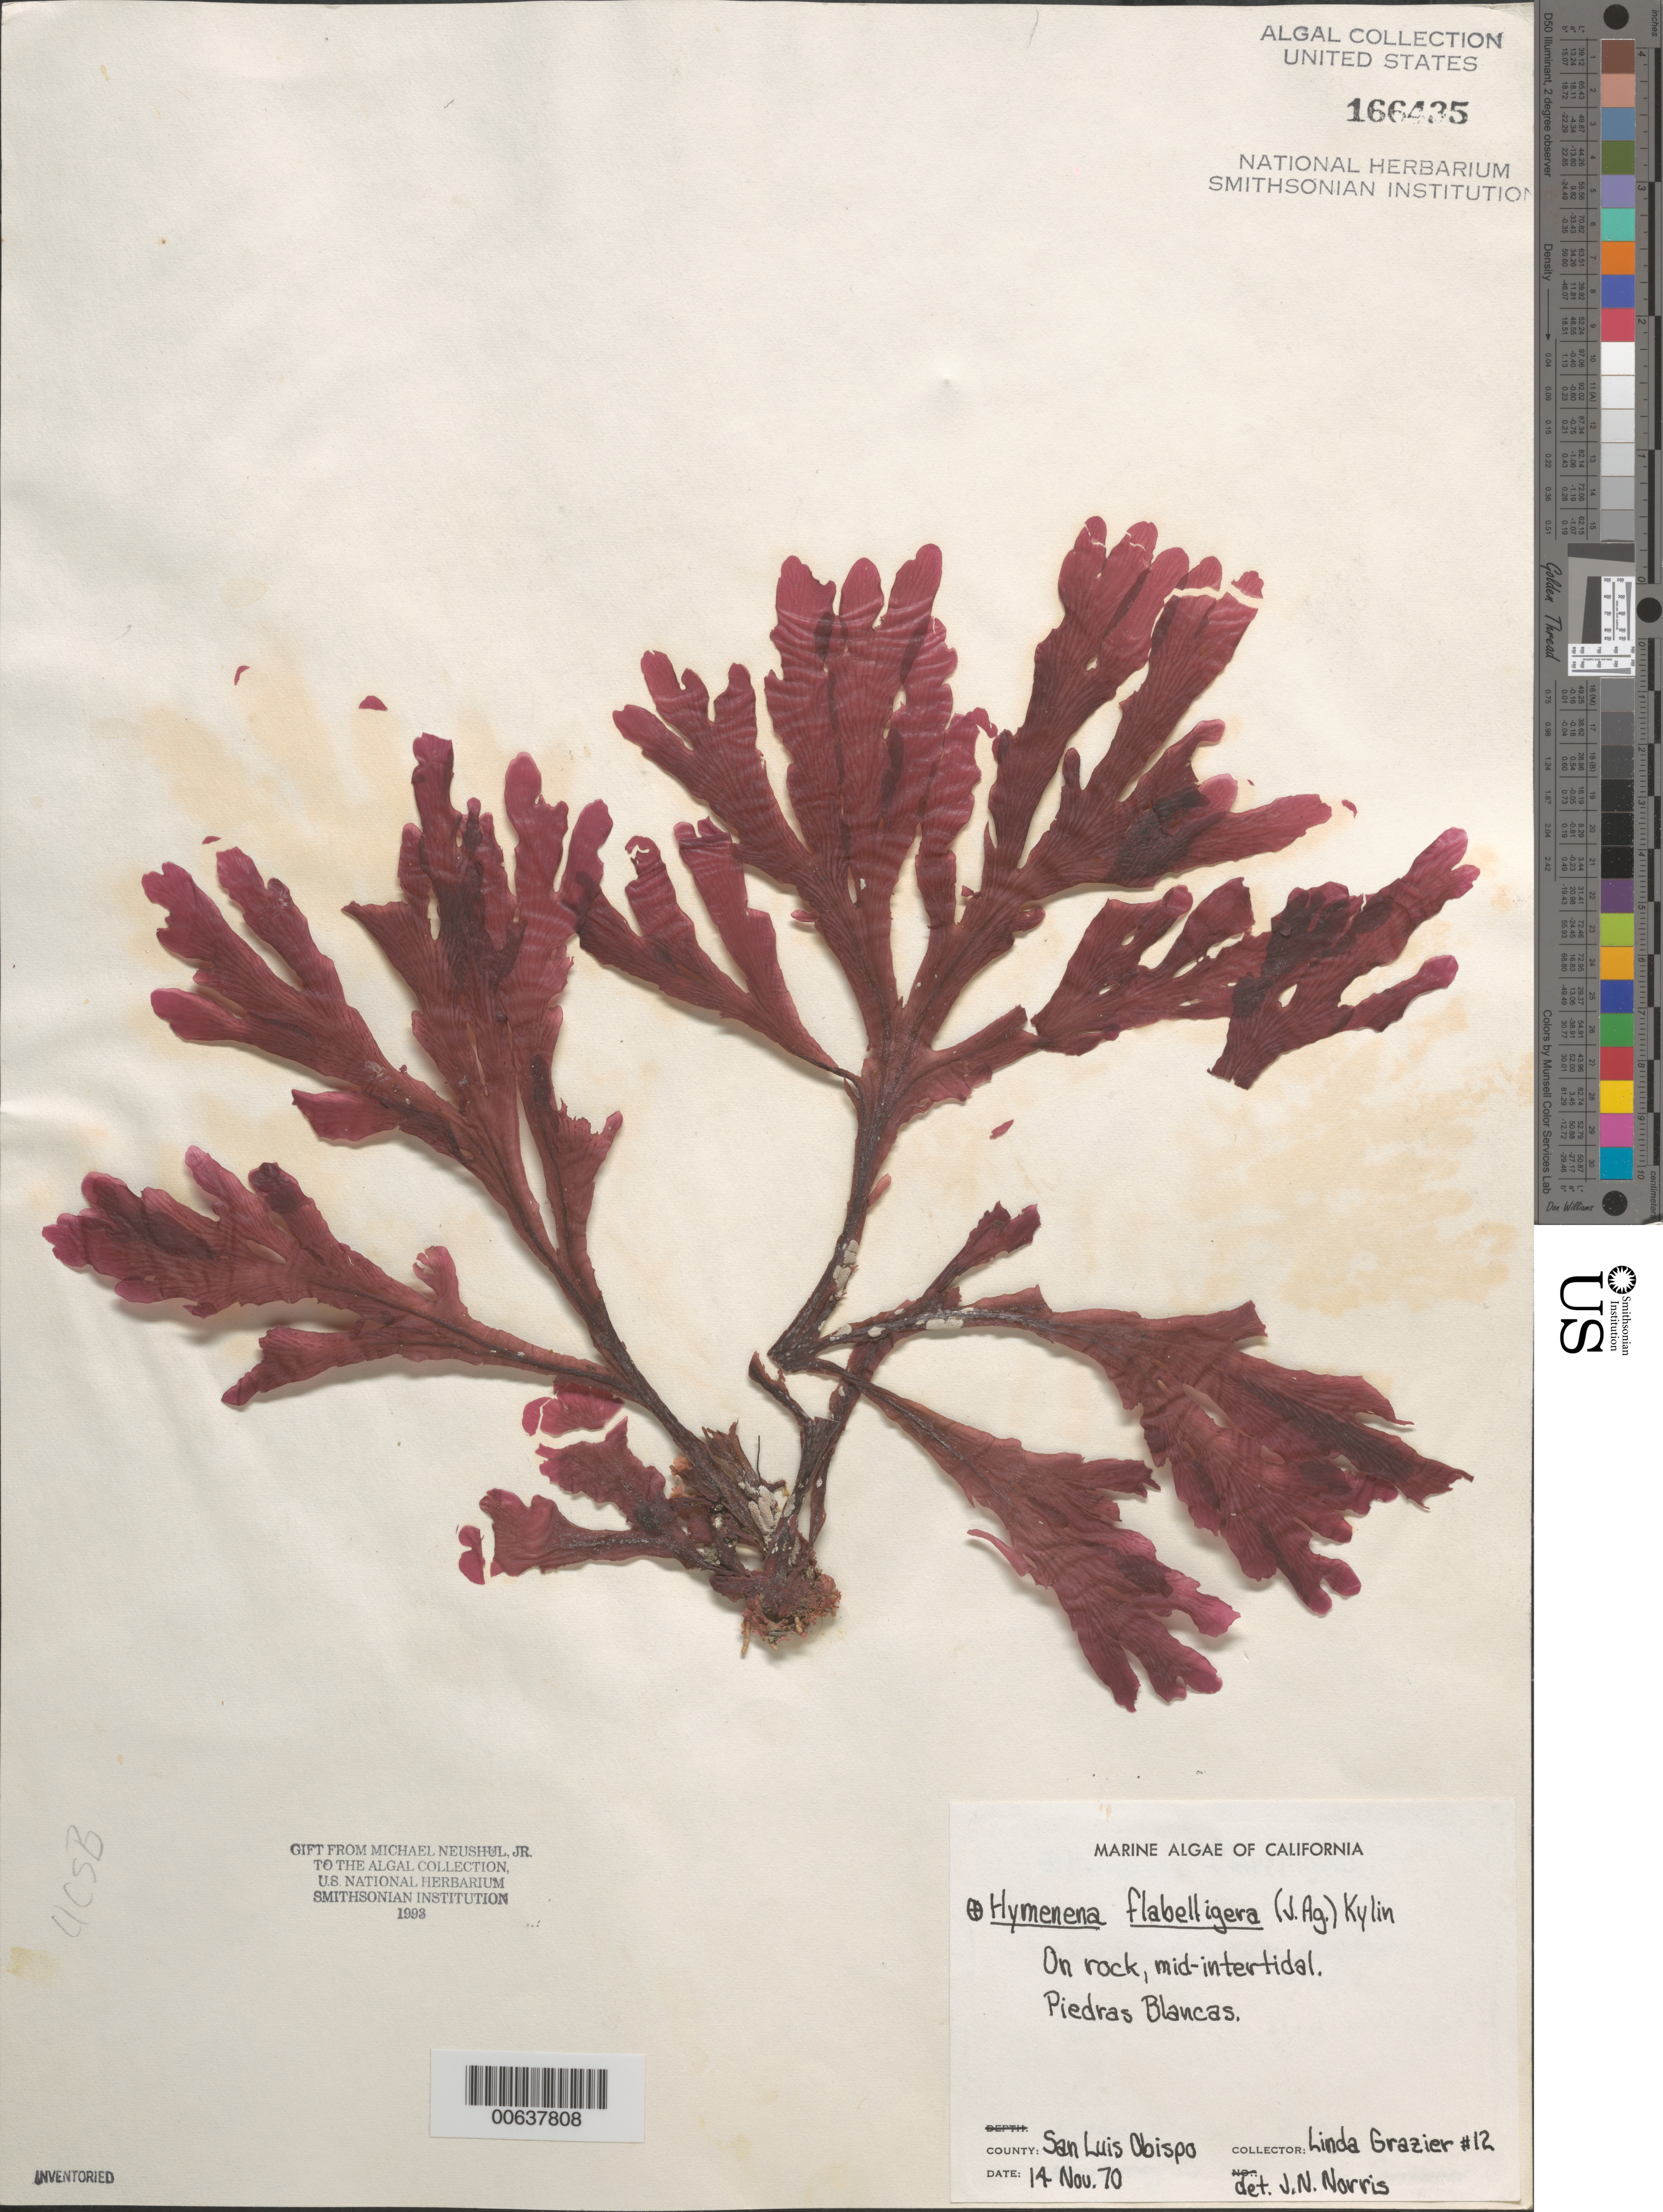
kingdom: Plantae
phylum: Rhodophyta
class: Florideophyceae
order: Ceramiales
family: Delesseriaceae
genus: Hymenena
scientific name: Hymenena flabelligera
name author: (J. Agardh) Kylin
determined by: Norris, James N.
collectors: L. Grazier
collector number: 12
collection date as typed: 14 Nov 1970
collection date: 1970-11-14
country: United States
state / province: California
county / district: San Luis Obispo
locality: Piedras Blancas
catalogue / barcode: US 166453